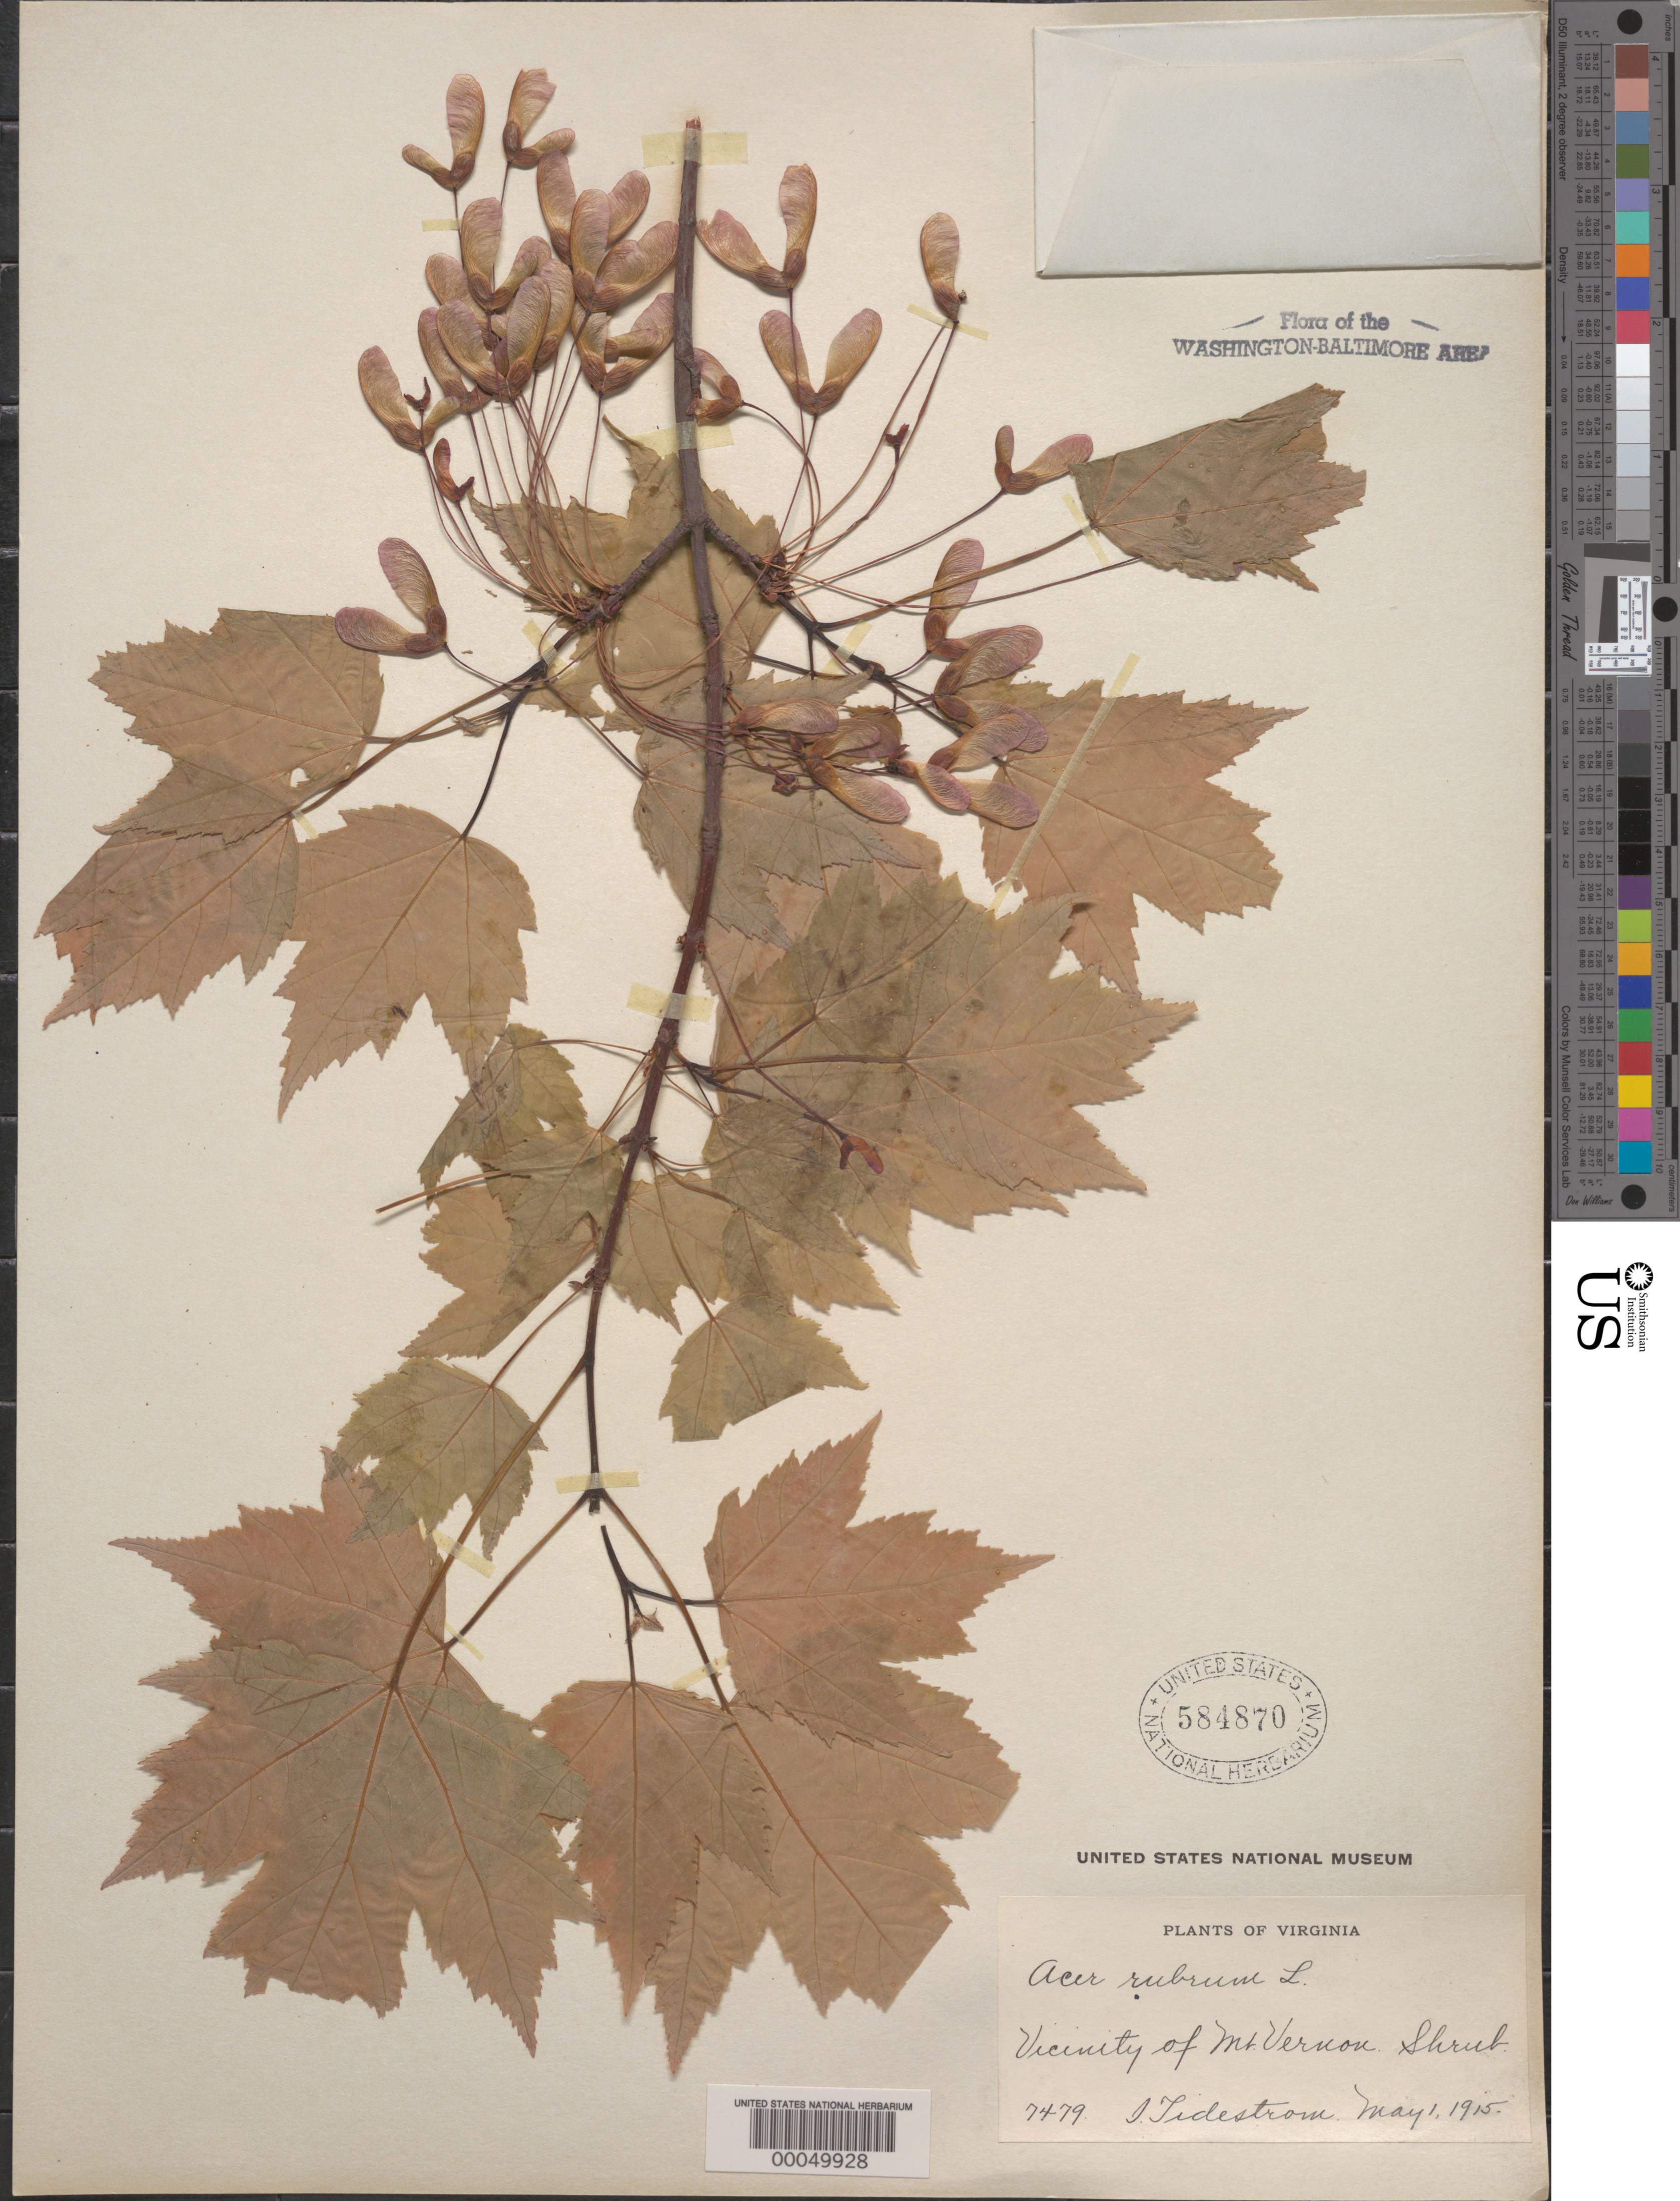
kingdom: Plantae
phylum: Tracheophyta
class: Magnoliopsida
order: Sapindales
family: Sapindaceae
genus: Acer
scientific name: Acer rubrum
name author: L.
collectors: I. F. Tidestrom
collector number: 7479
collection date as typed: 01 May 1915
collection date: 1915-05-01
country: United States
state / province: Virginia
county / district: Fairfax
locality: Mount Vernon vicinity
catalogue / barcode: US 584870